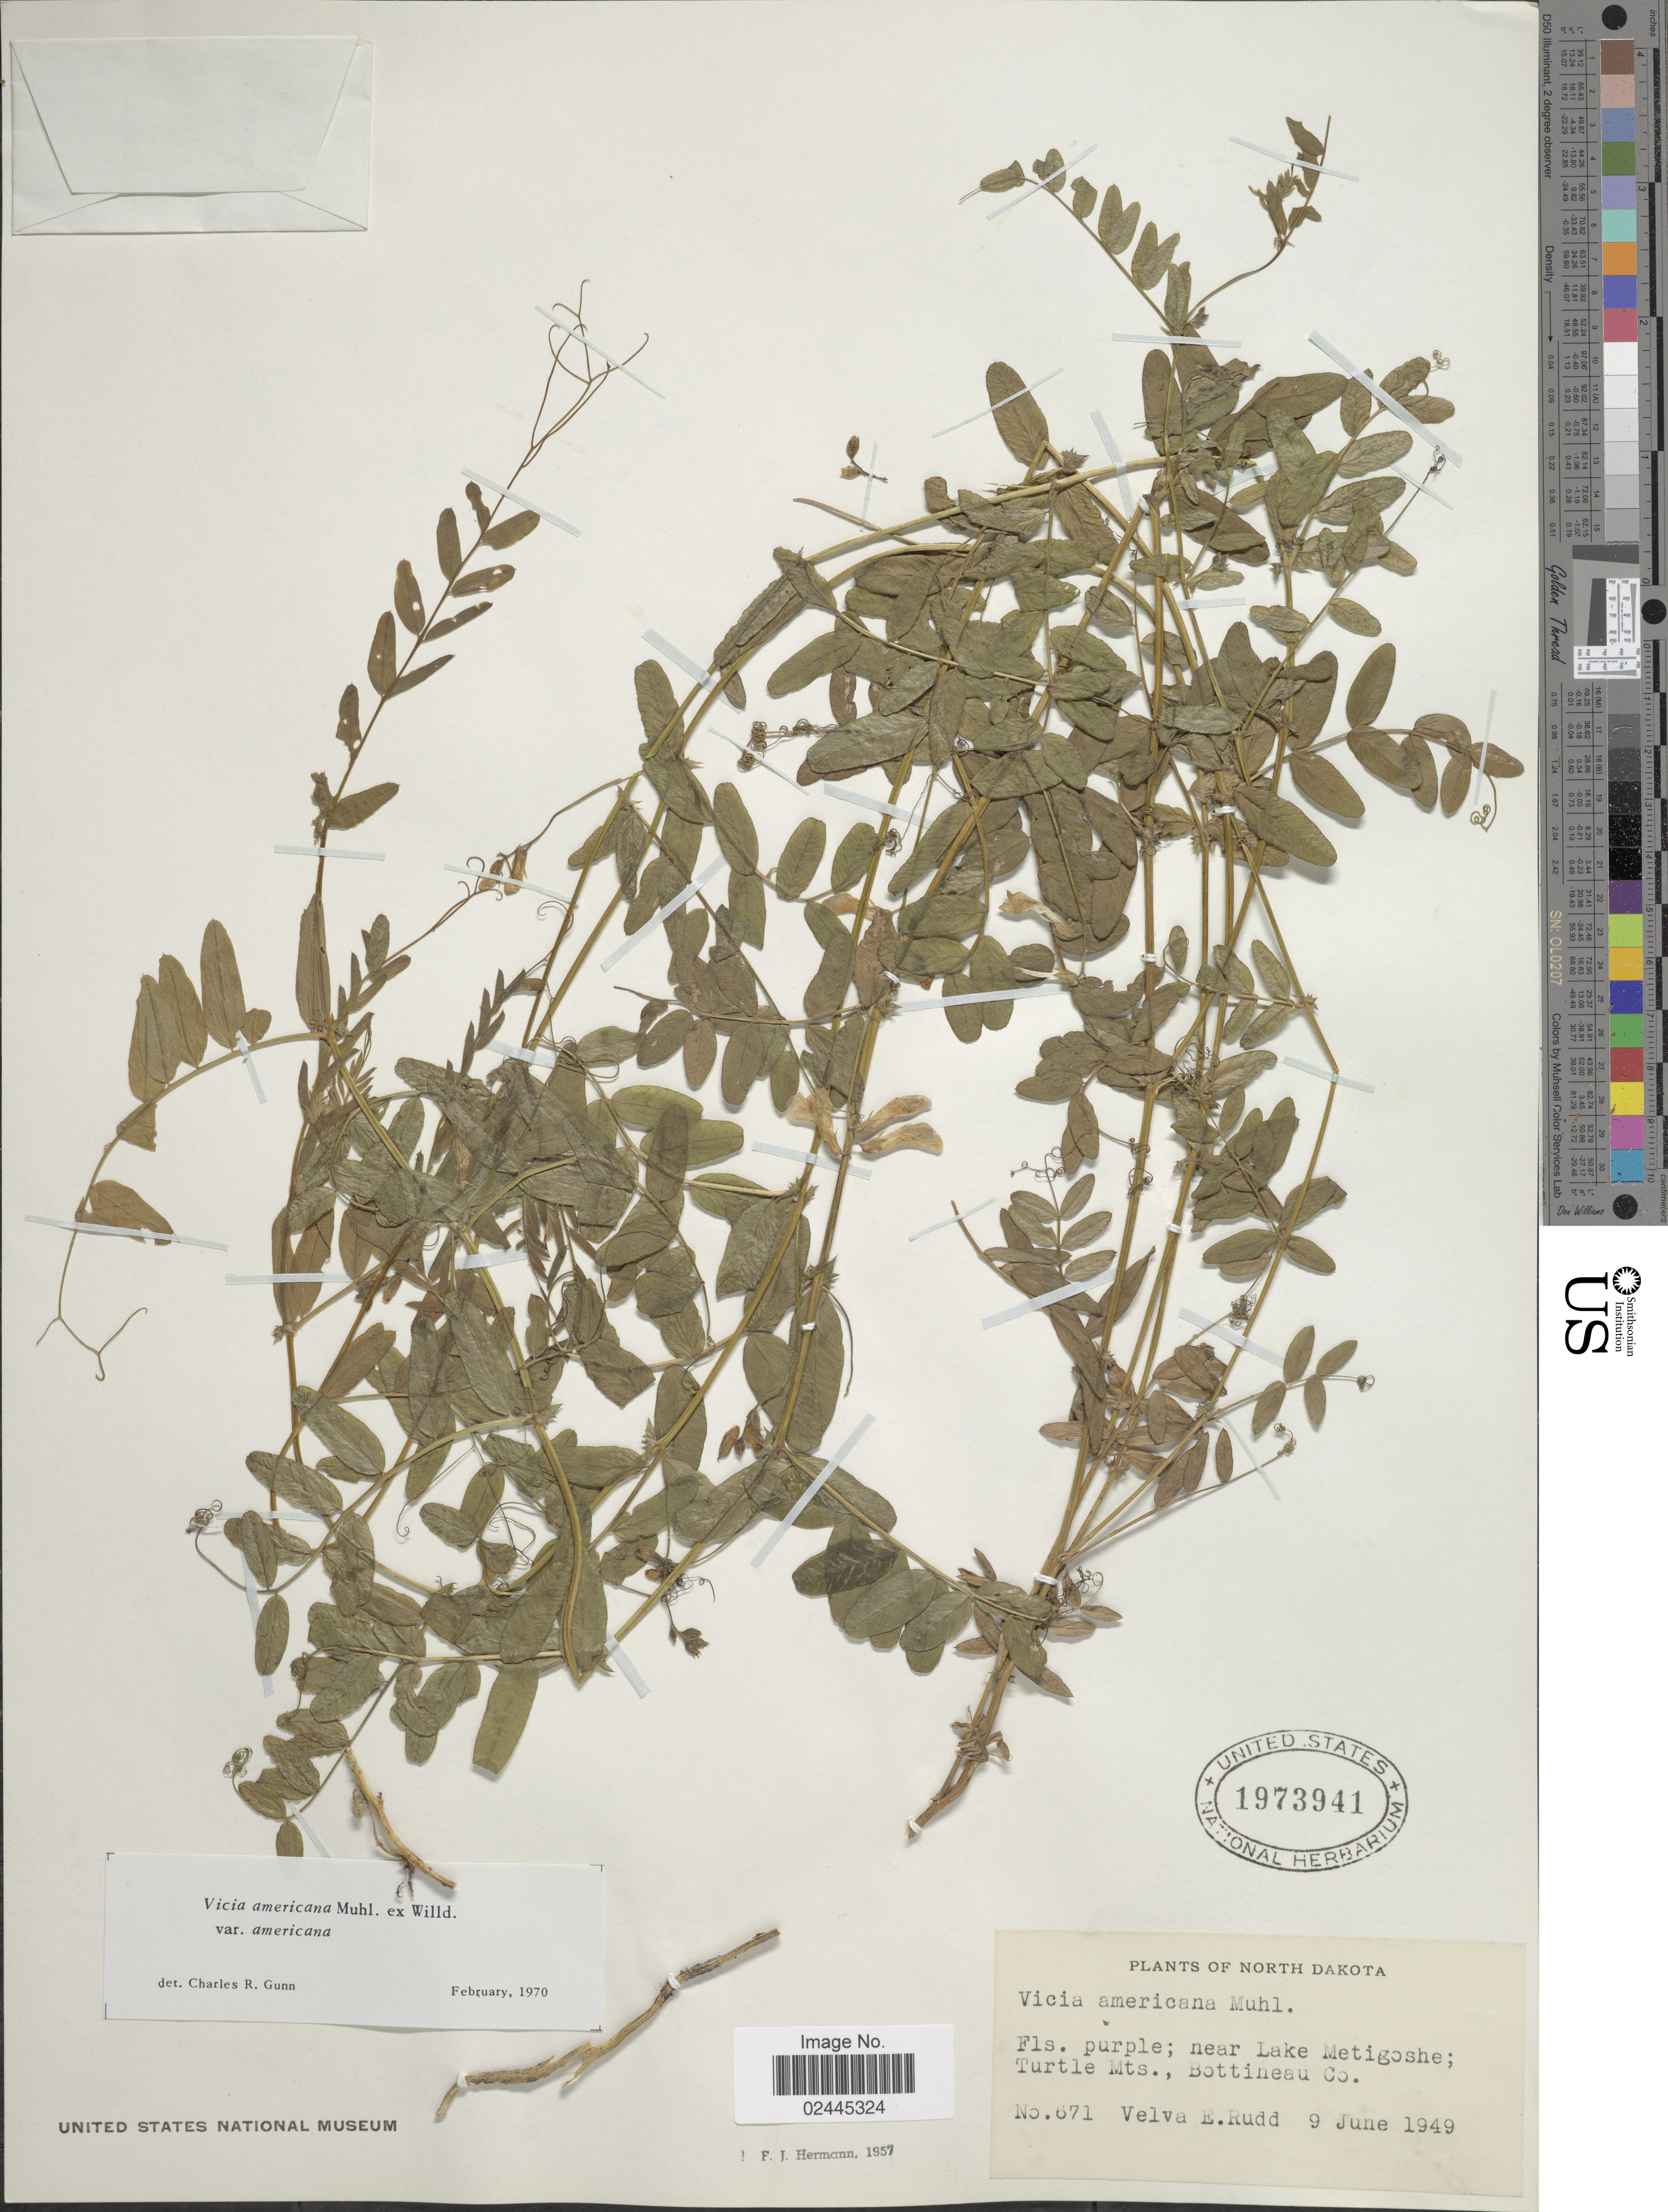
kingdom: Plantae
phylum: Tracheophyta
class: Magnoliopsida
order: Fabales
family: Fabaceae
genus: Vicia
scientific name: Vicia americana var. americana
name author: Muhl. ex Willd.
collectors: V. E. Rudd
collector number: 671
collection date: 1949-06-09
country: United States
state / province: North Dakota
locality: Near Lake Metigoshe; Turtle Mts., Bottineau Co.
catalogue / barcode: US 1973941